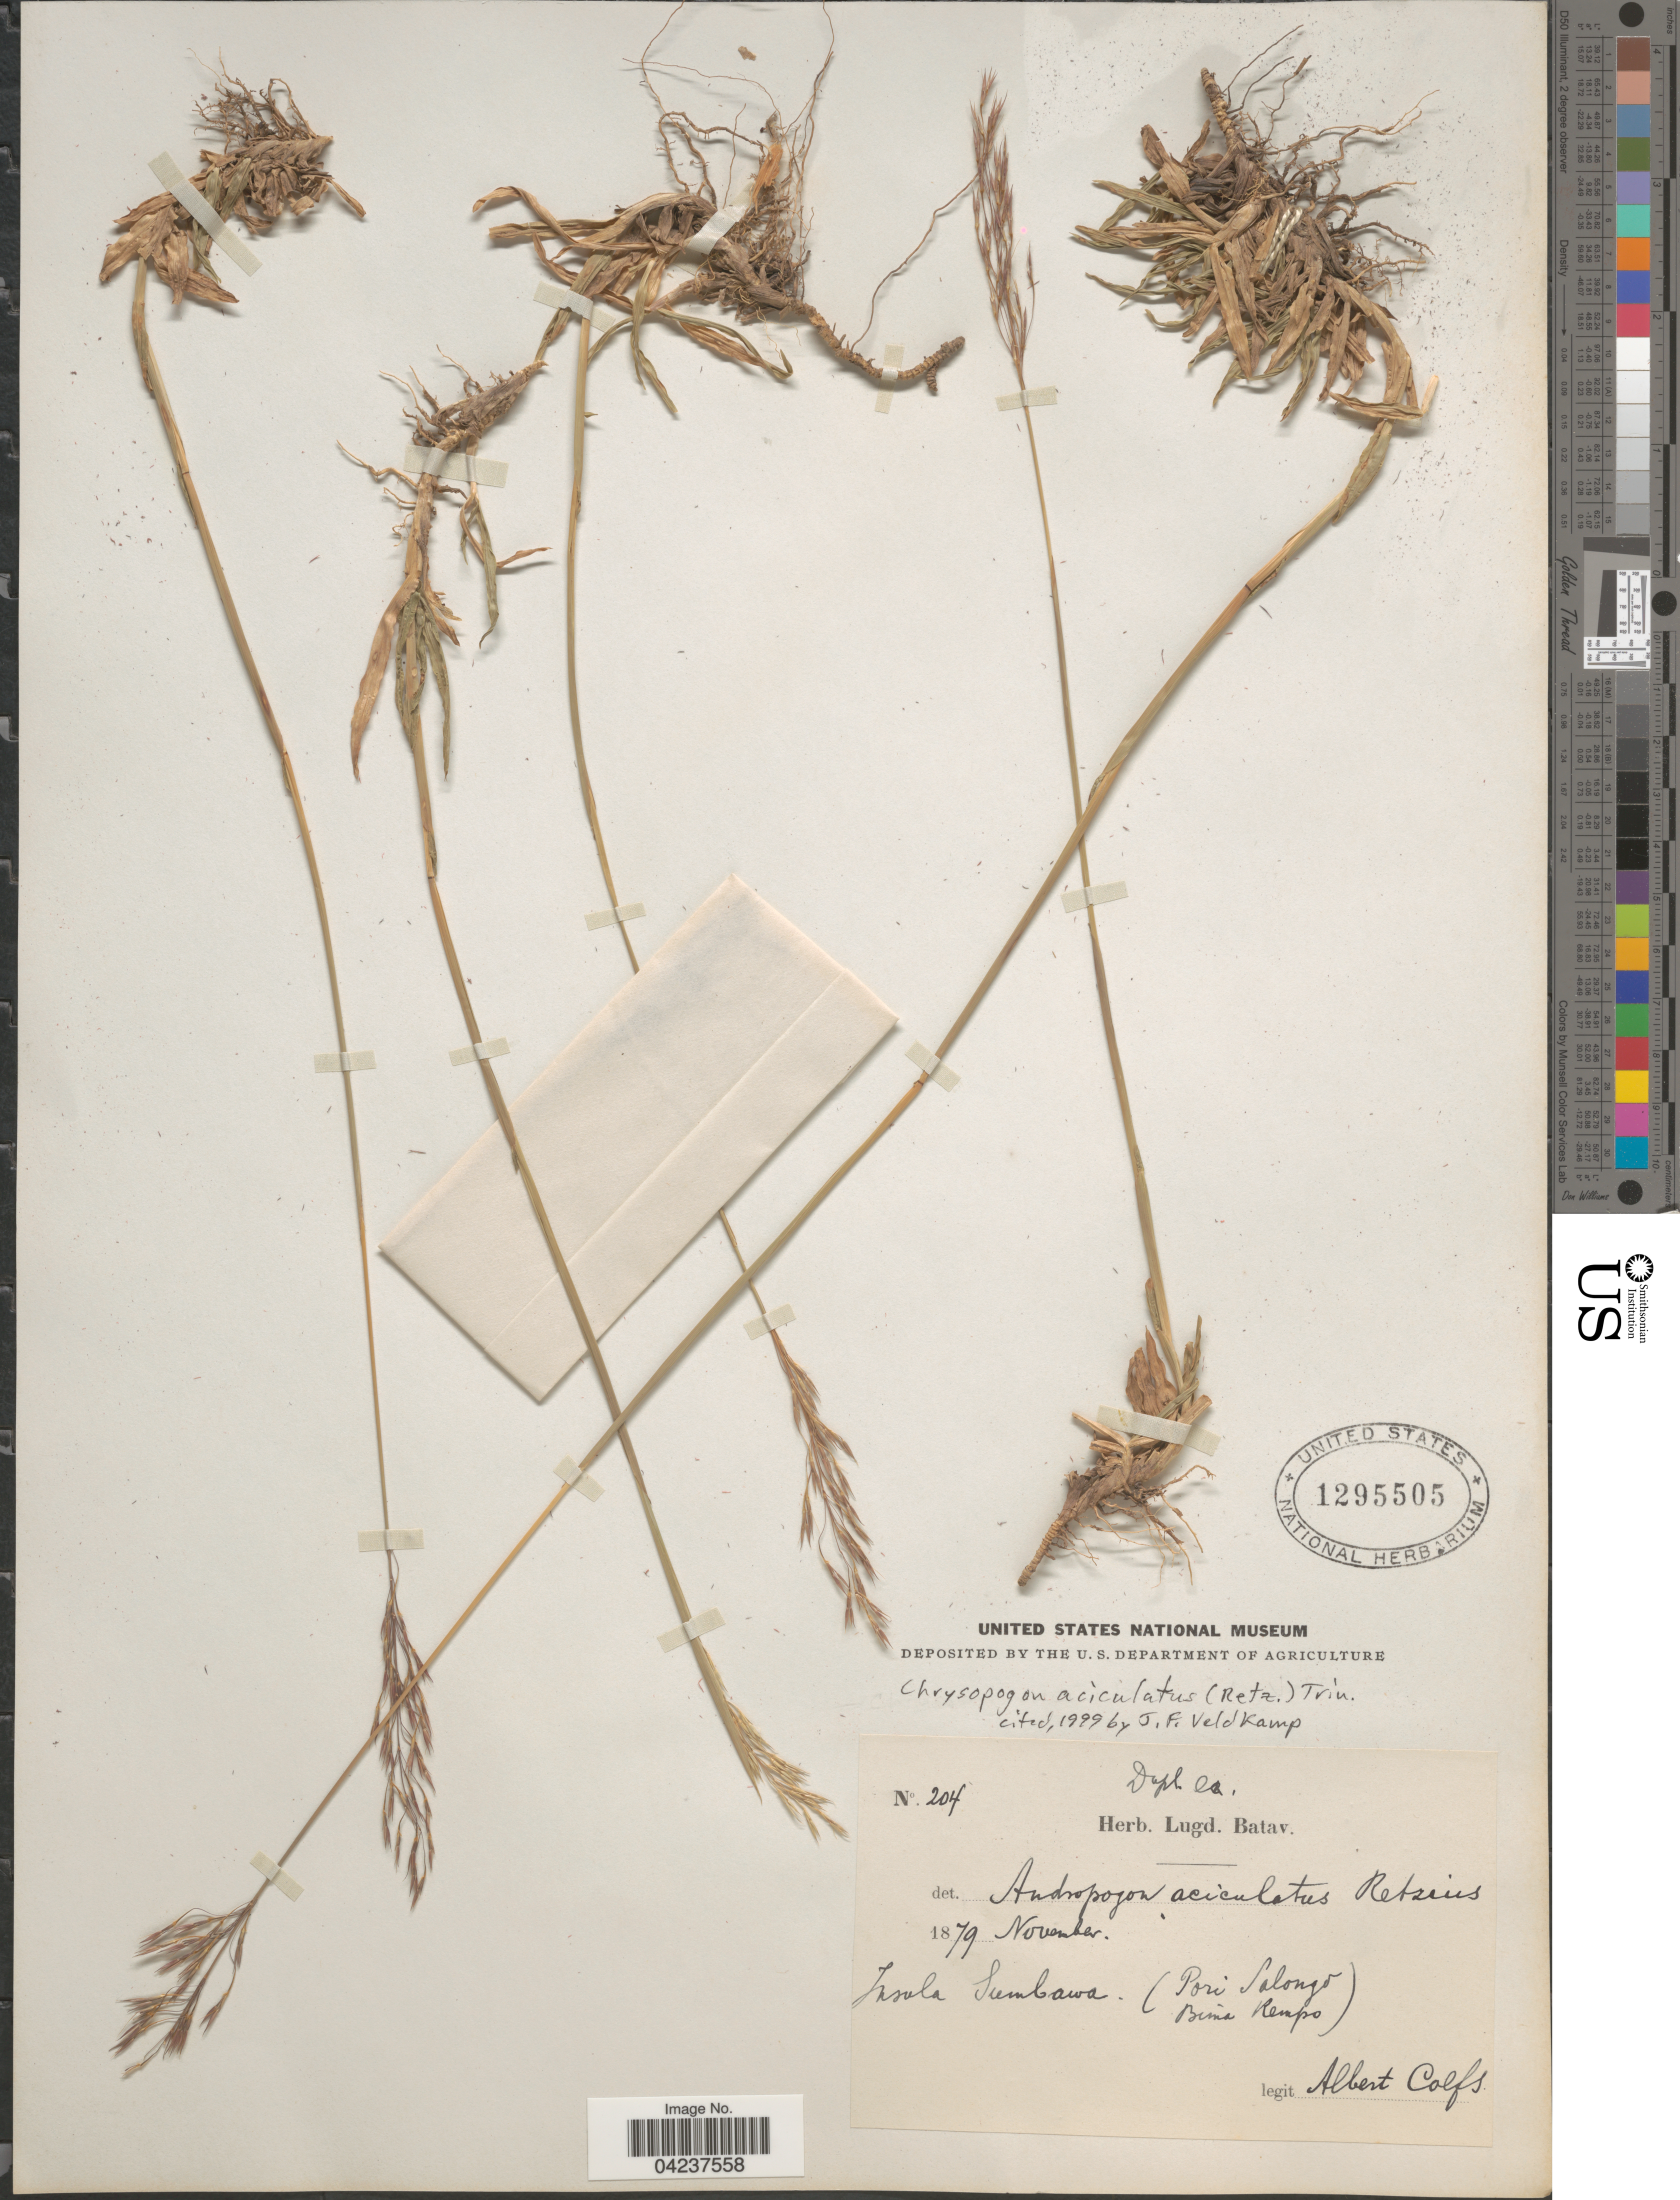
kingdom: Plantae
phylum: Tracheophyta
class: Liliopsida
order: Poales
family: Poaceae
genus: Chrysopogon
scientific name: Chrysopogon aciculatus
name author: (Retz.) Trin.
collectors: A. Colfs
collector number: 204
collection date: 1879-11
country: Indonesia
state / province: Nusa Tenggara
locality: Insula Sumbawa. (Pori Salongo [illegible text]).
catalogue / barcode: US 1295505